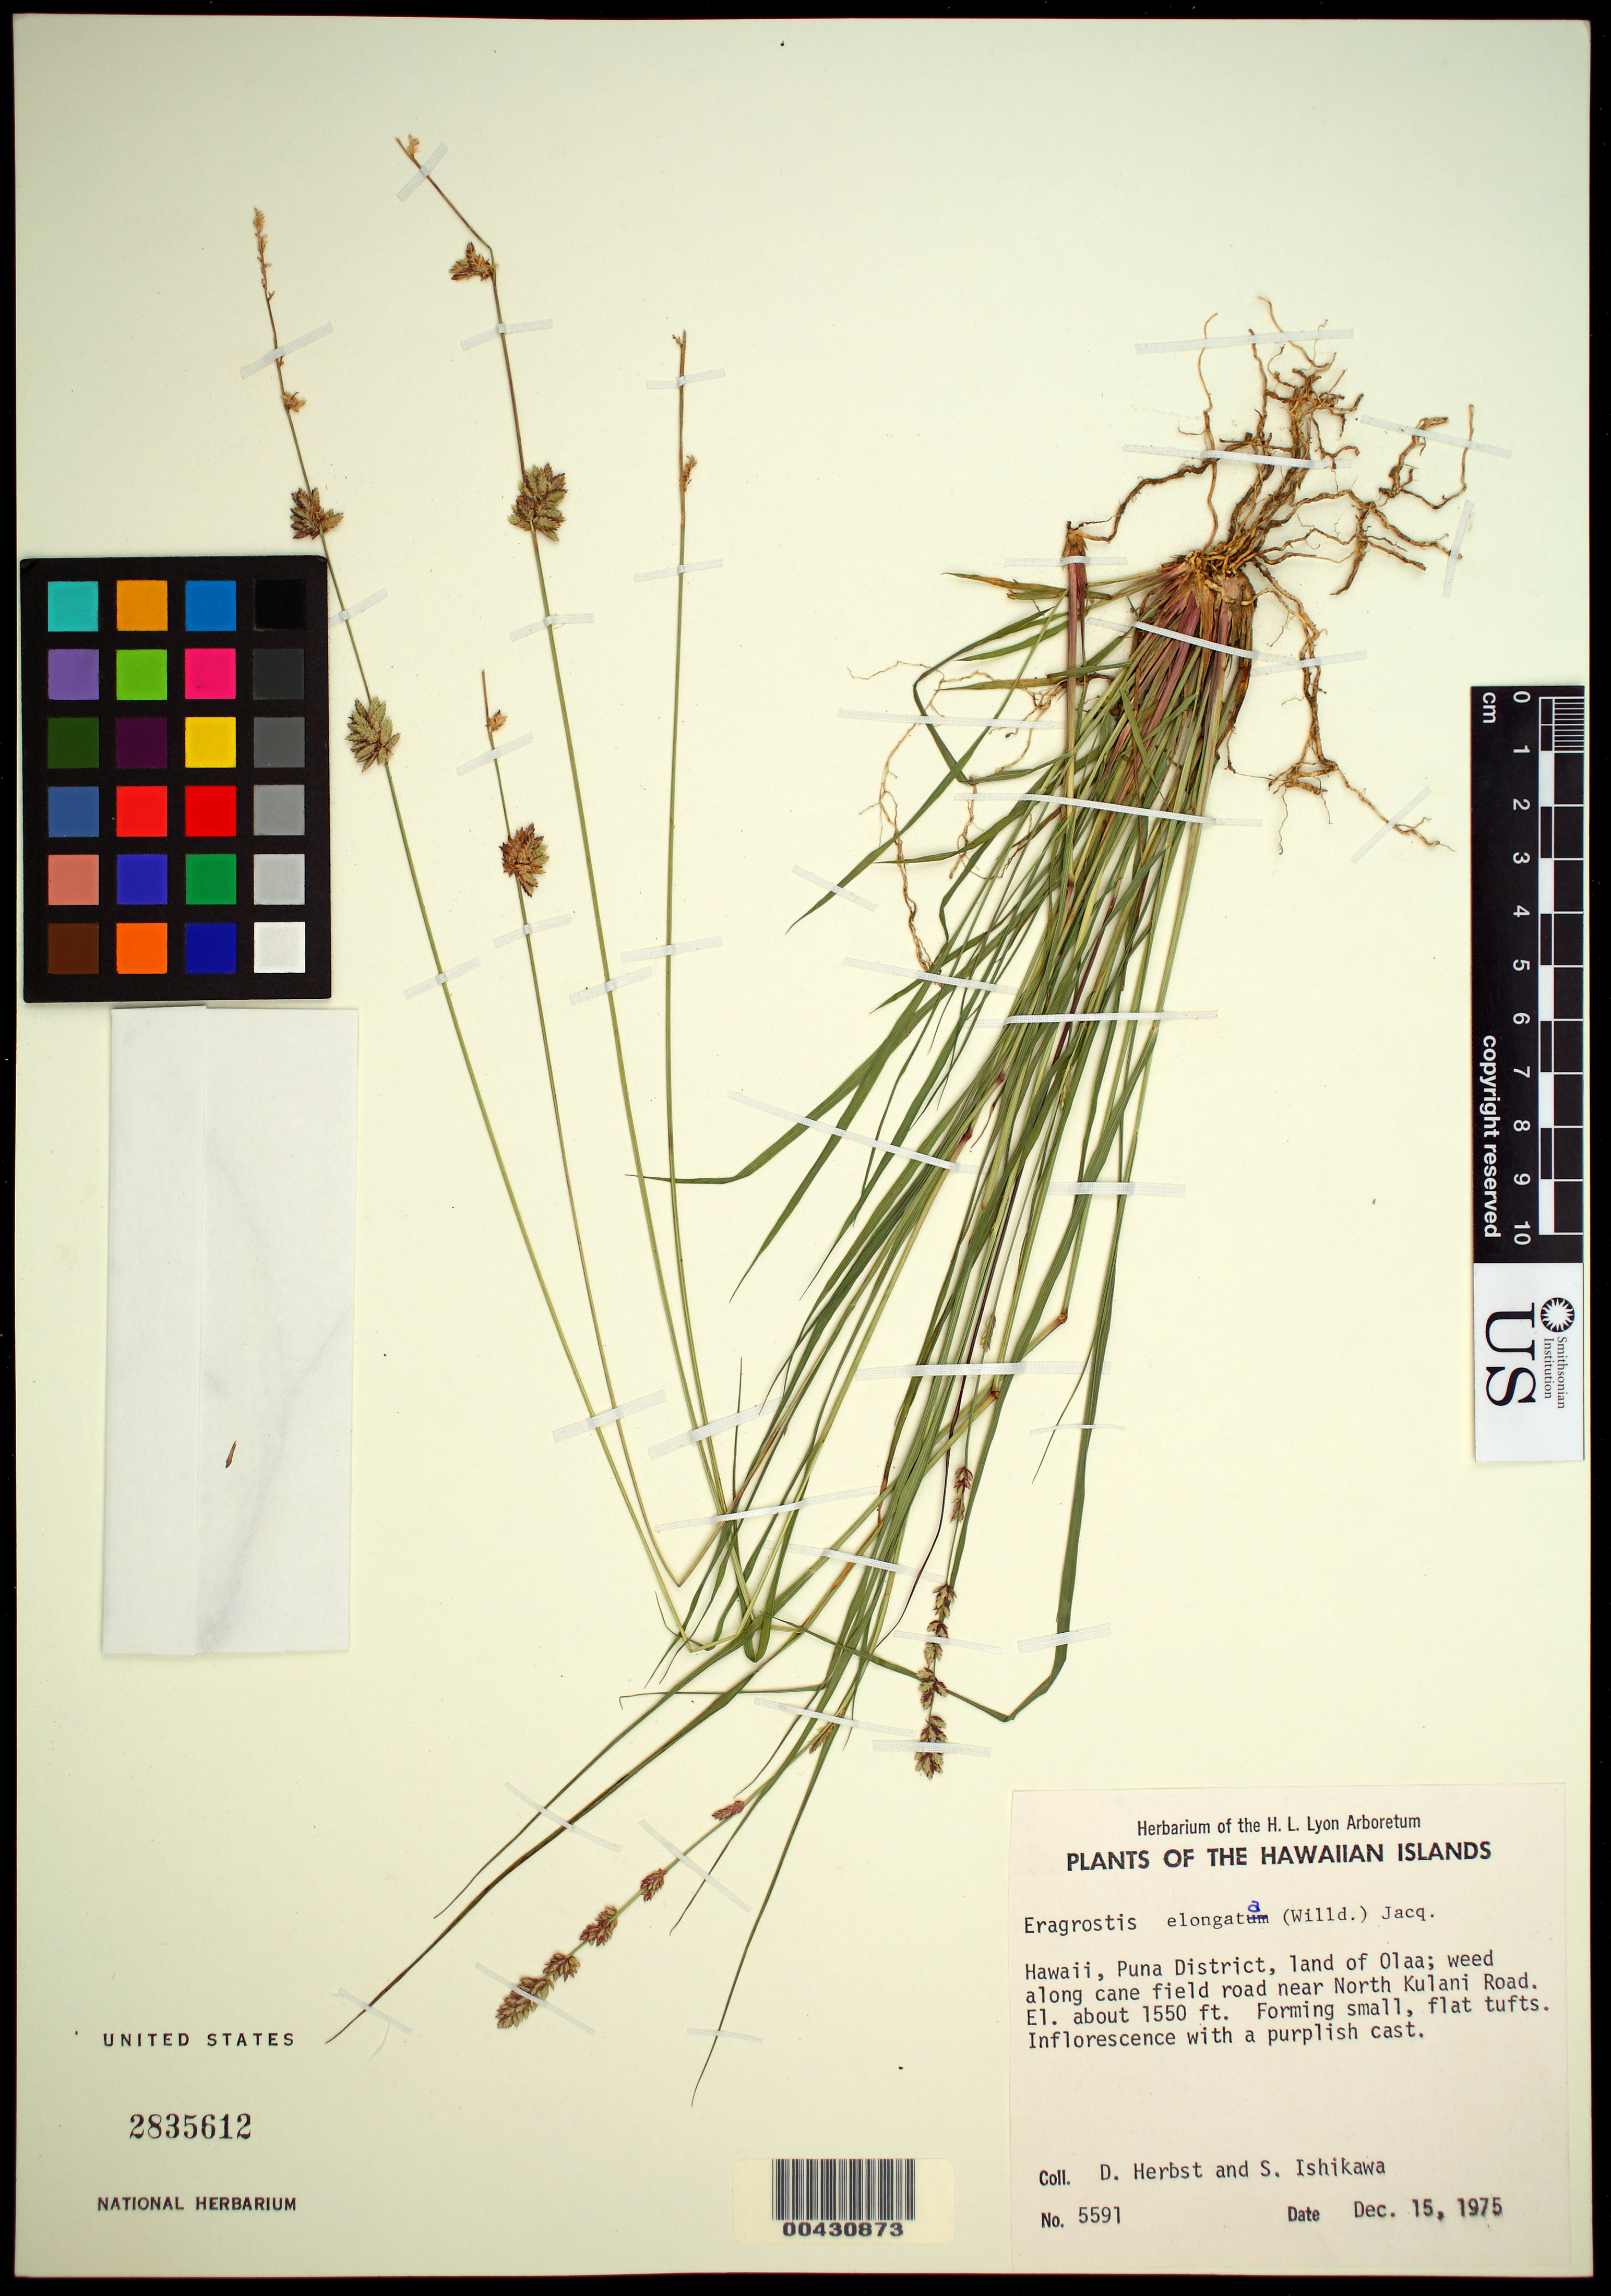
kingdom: Plantae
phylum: Tracheophyta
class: Liliopsida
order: Poales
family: Poaceae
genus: Eragrostis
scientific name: Eragrostis elongata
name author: (Willd.) J. Jacq.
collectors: D. R. Herbst & S. Ishikawa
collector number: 5591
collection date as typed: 15 Dec 1975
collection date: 1975-12-15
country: United States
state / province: Hawaii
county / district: Hawaii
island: Hawaii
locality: Puna District, land of Olaa; along cane field road near North Kulani Road.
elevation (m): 472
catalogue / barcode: US 2835612